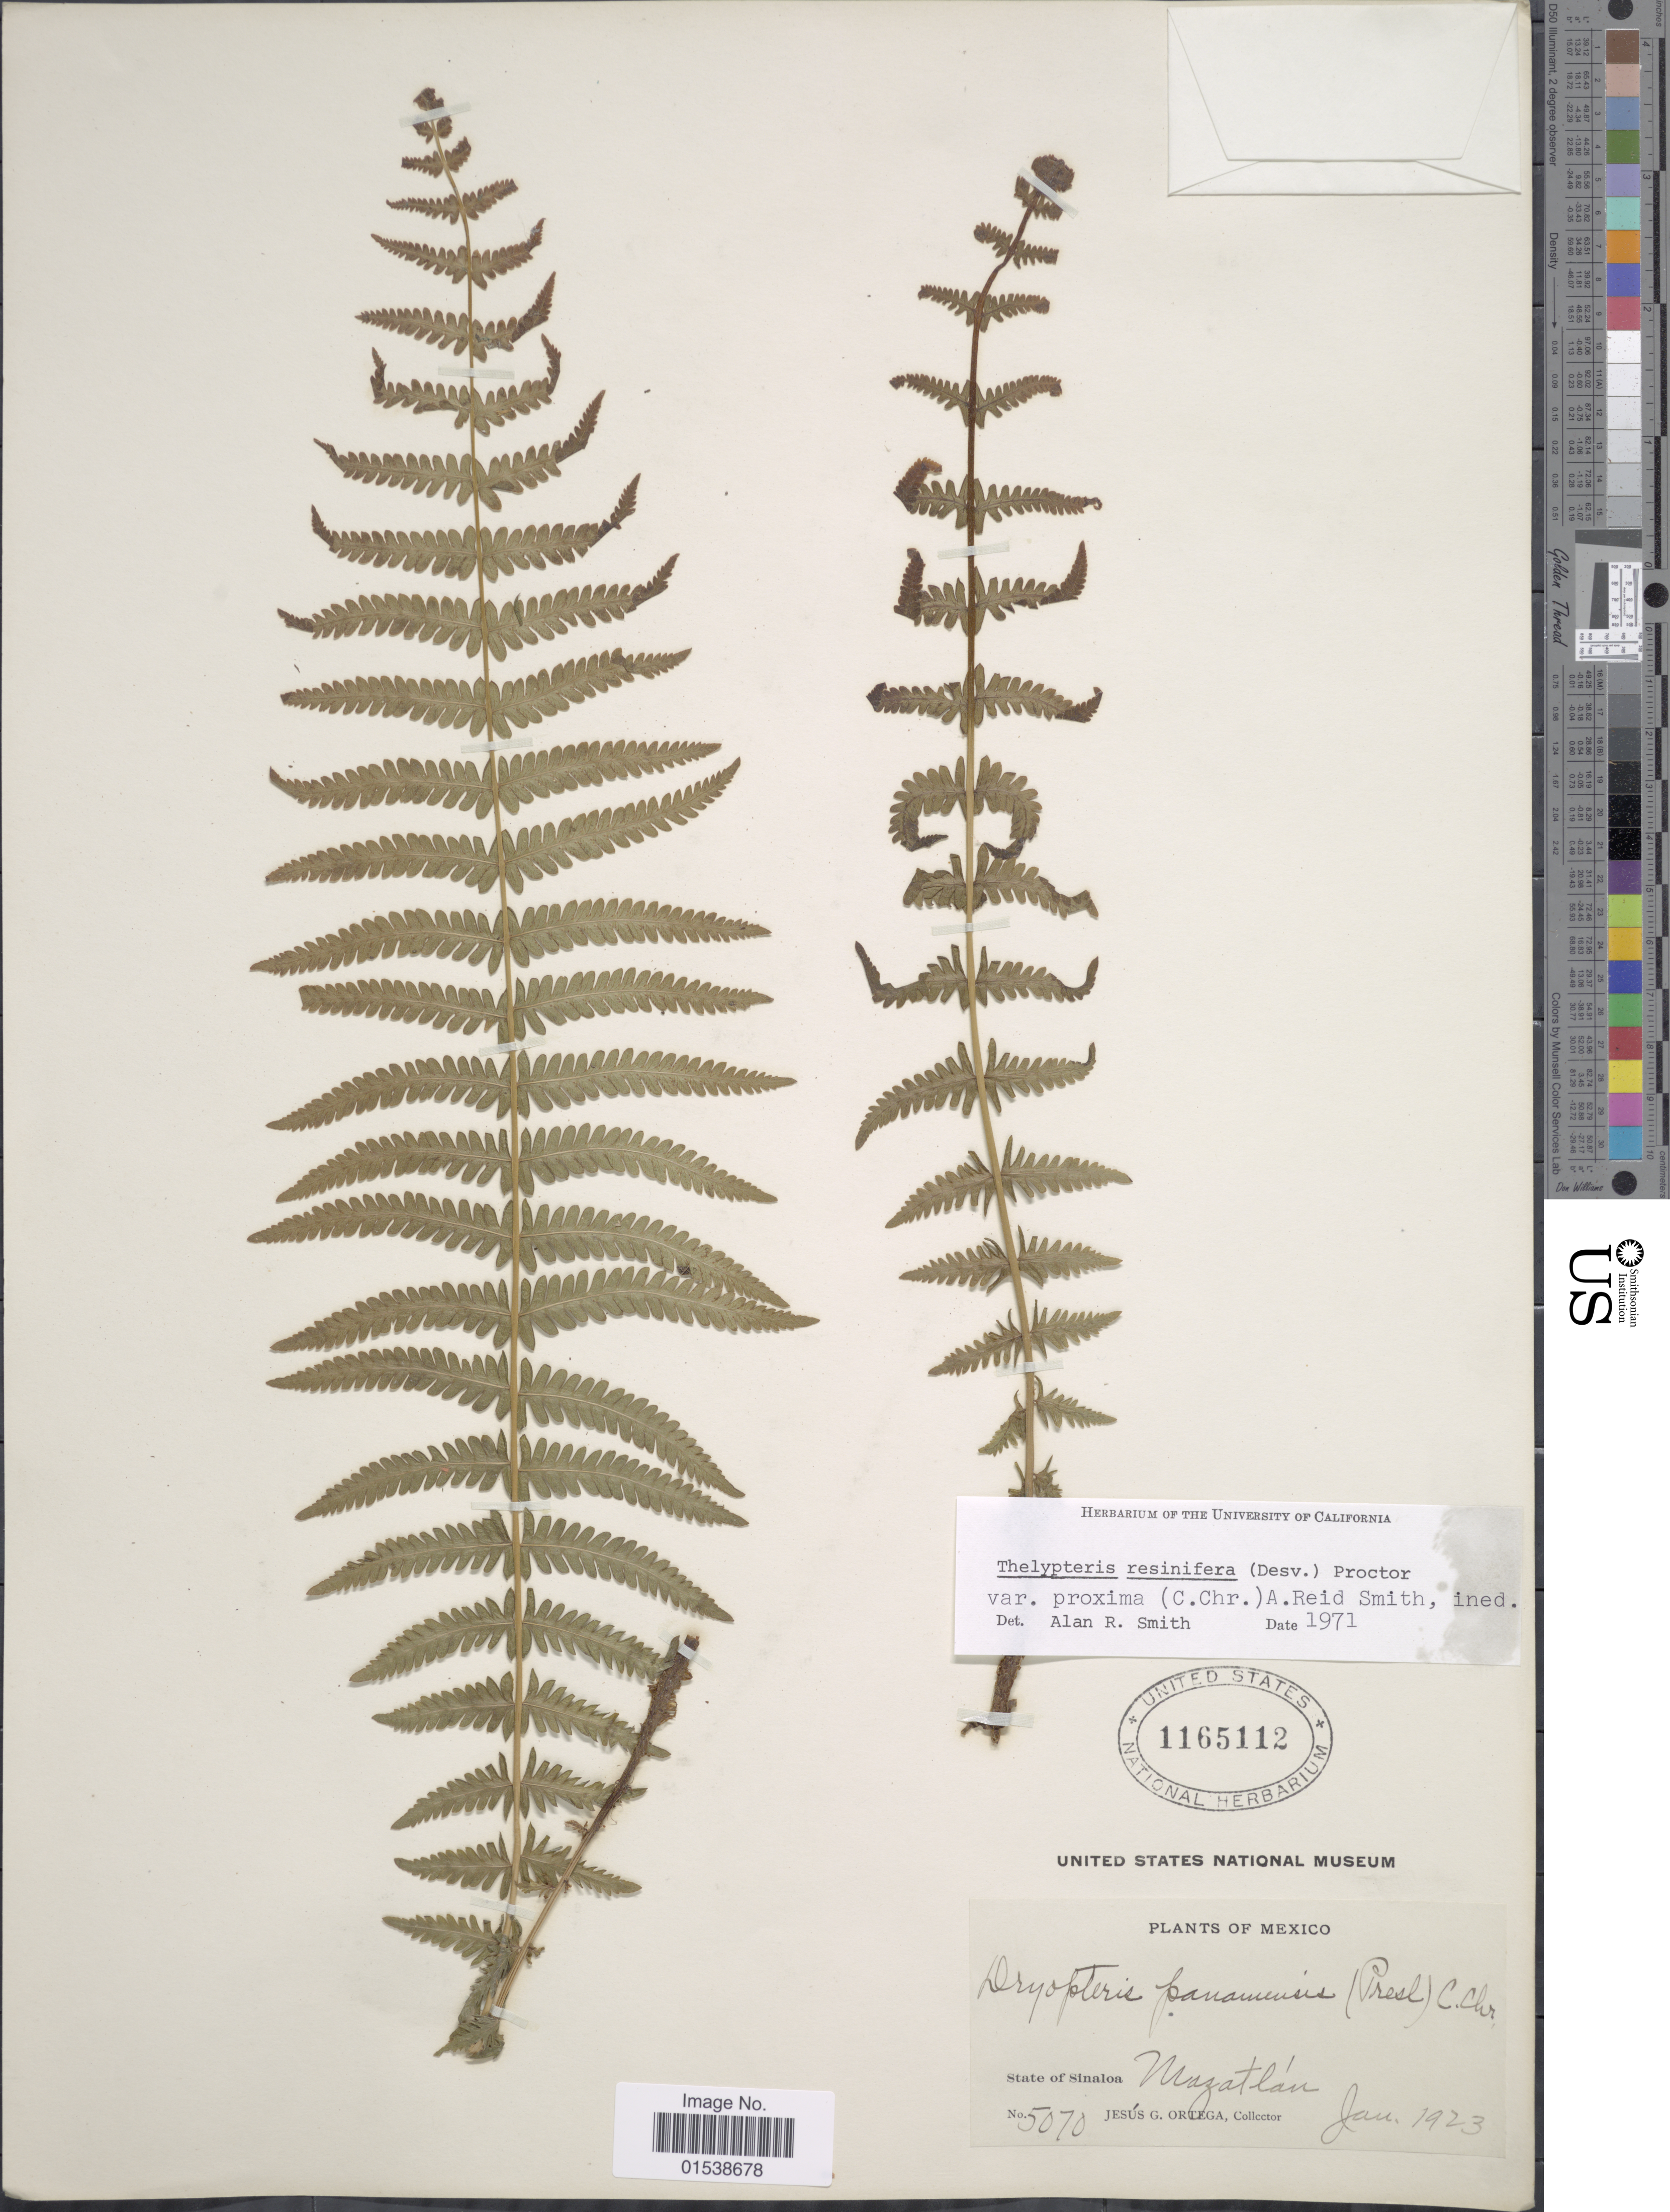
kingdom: Plantae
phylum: Tracheophyta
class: Polypodiopsida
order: Polypodiales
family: Thelypteridaceae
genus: Amauropelta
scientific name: Amauropelta resinifera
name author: (Desv.) Pic. Serm.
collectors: J. Ortega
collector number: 5070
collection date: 1923-01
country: Mexico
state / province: Sinaloa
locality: State of Sinaloa, Mazatlan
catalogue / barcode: US 1165112